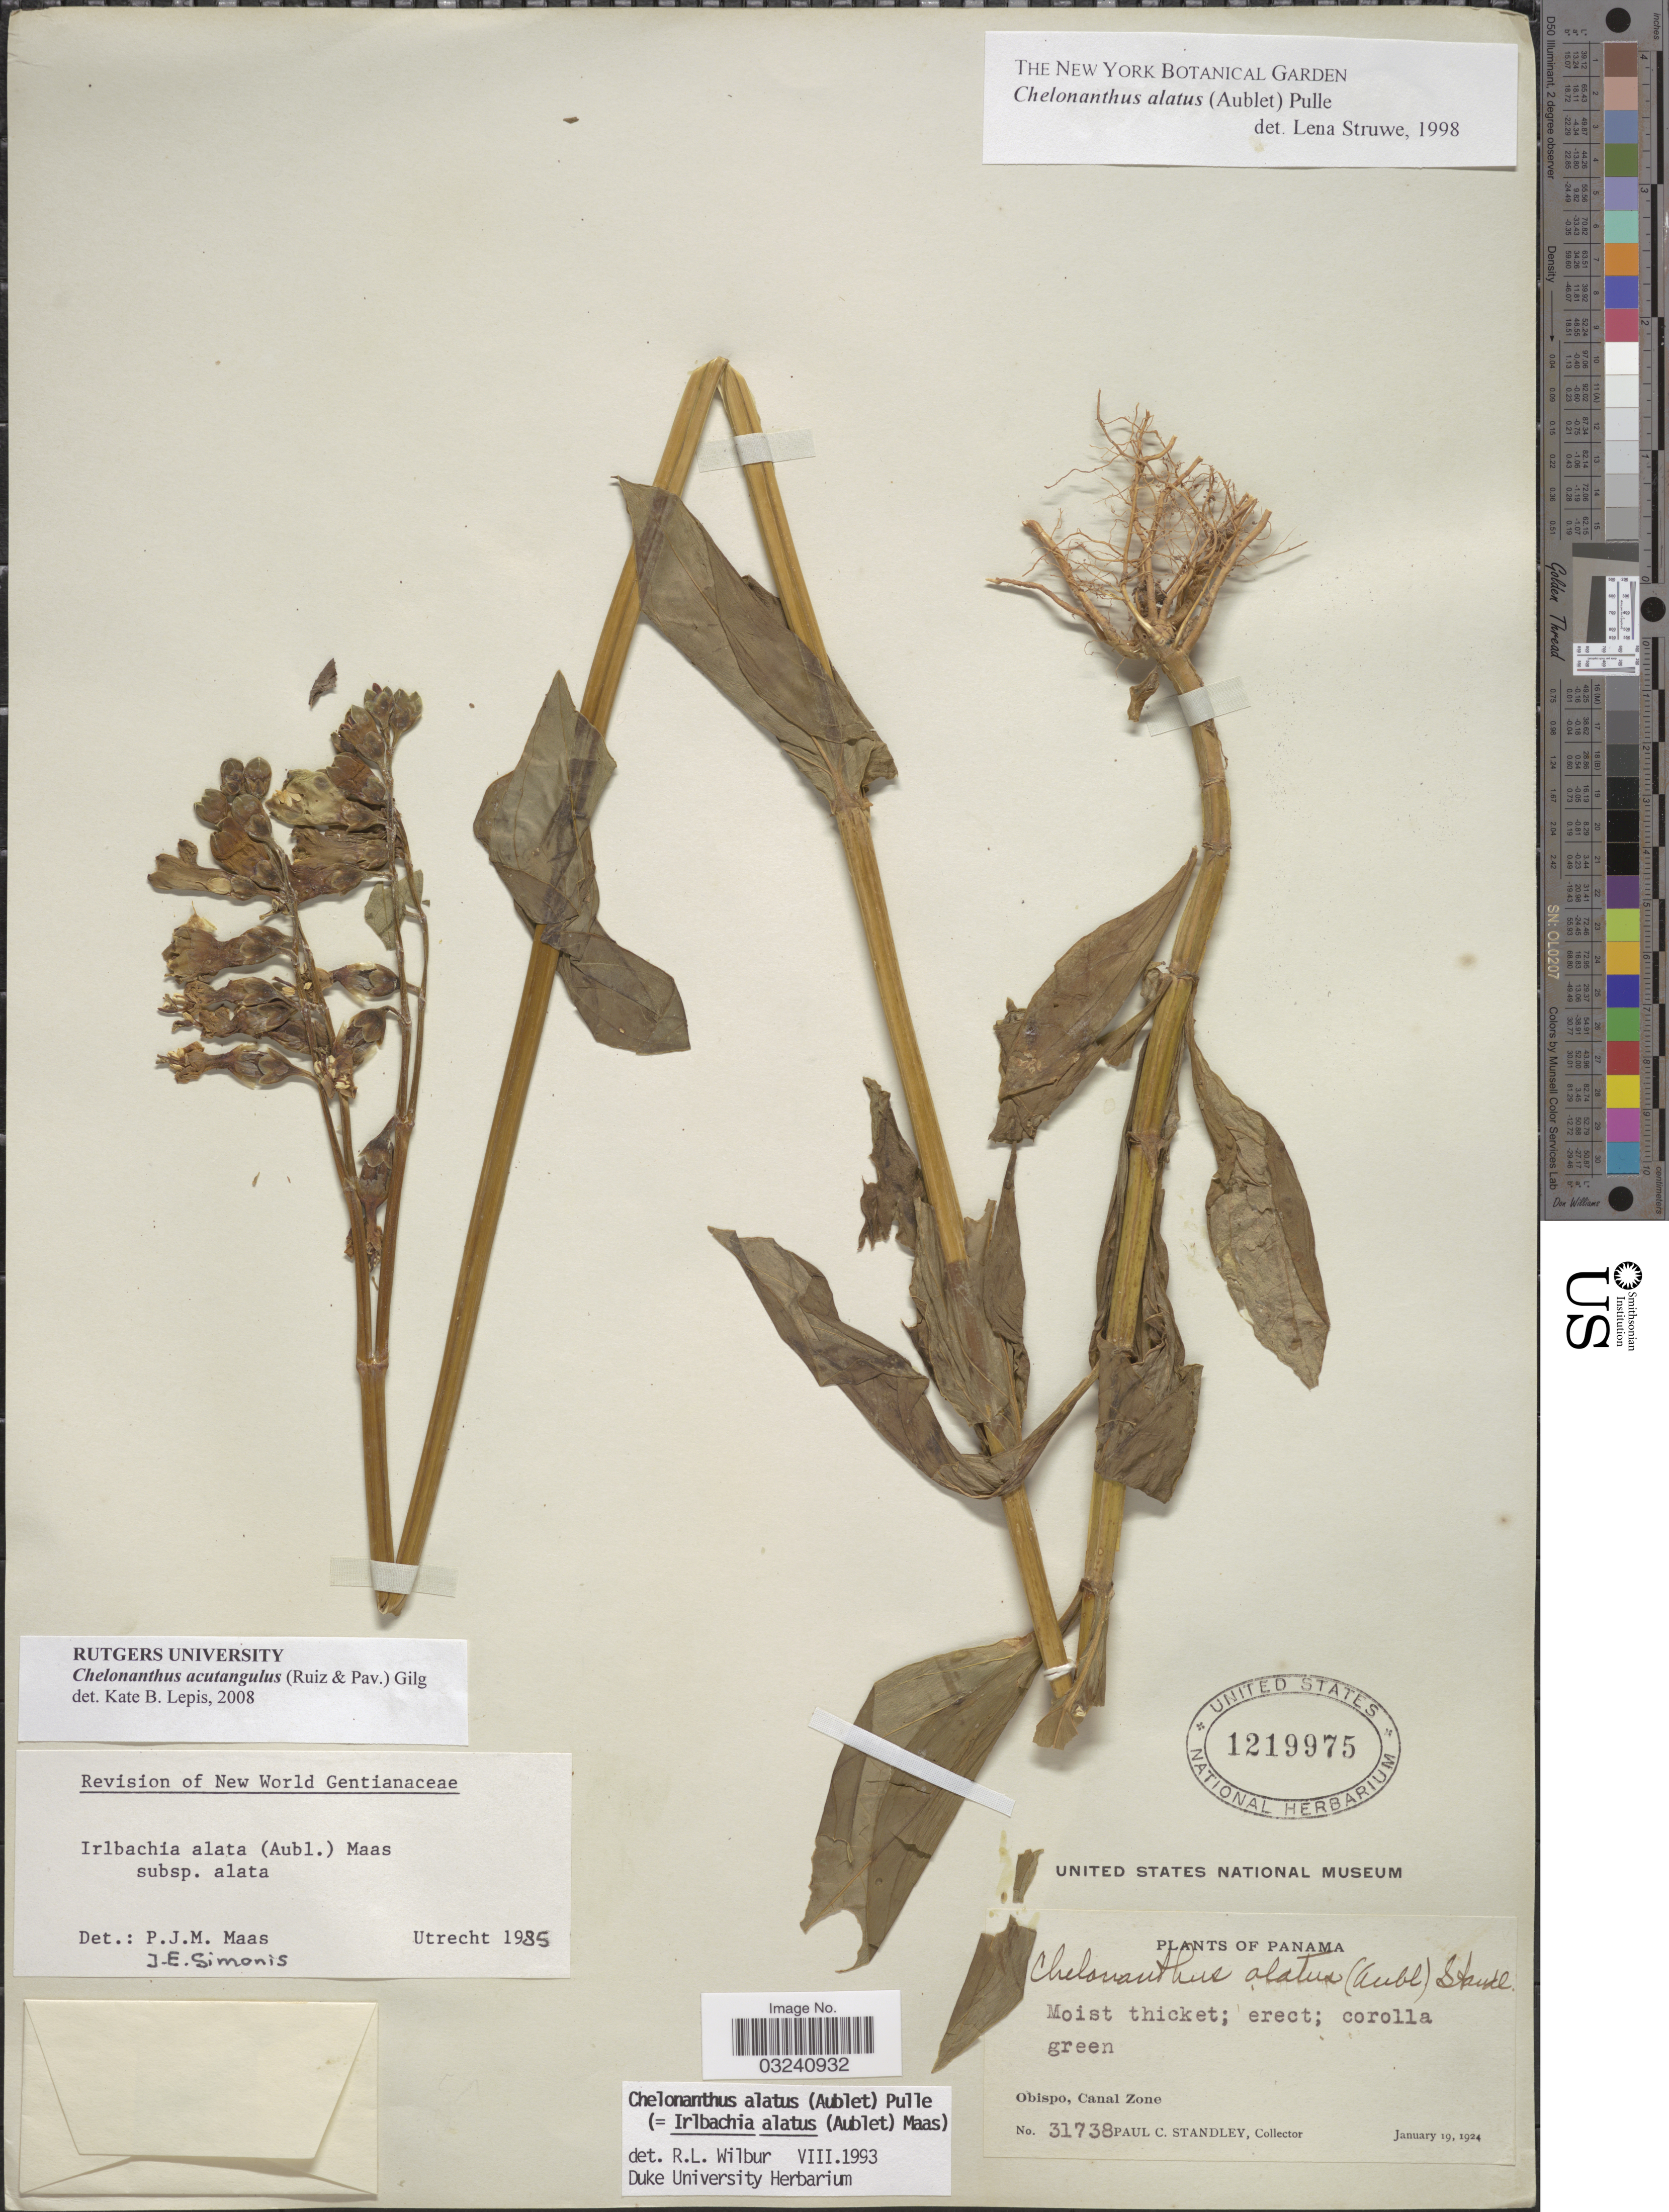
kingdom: Plantae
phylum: Tracheophyta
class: Magnoliopsida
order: Gentianales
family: Gentianaceae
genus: Chelonanthus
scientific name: Chelonanthus acutangulus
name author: (Ruiz & Pav.) Gilg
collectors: P. C. Standley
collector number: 31738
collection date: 1924-01-19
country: Panama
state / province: Colón / Panamá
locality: Obispo, Canal Zone.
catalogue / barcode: US 1219975